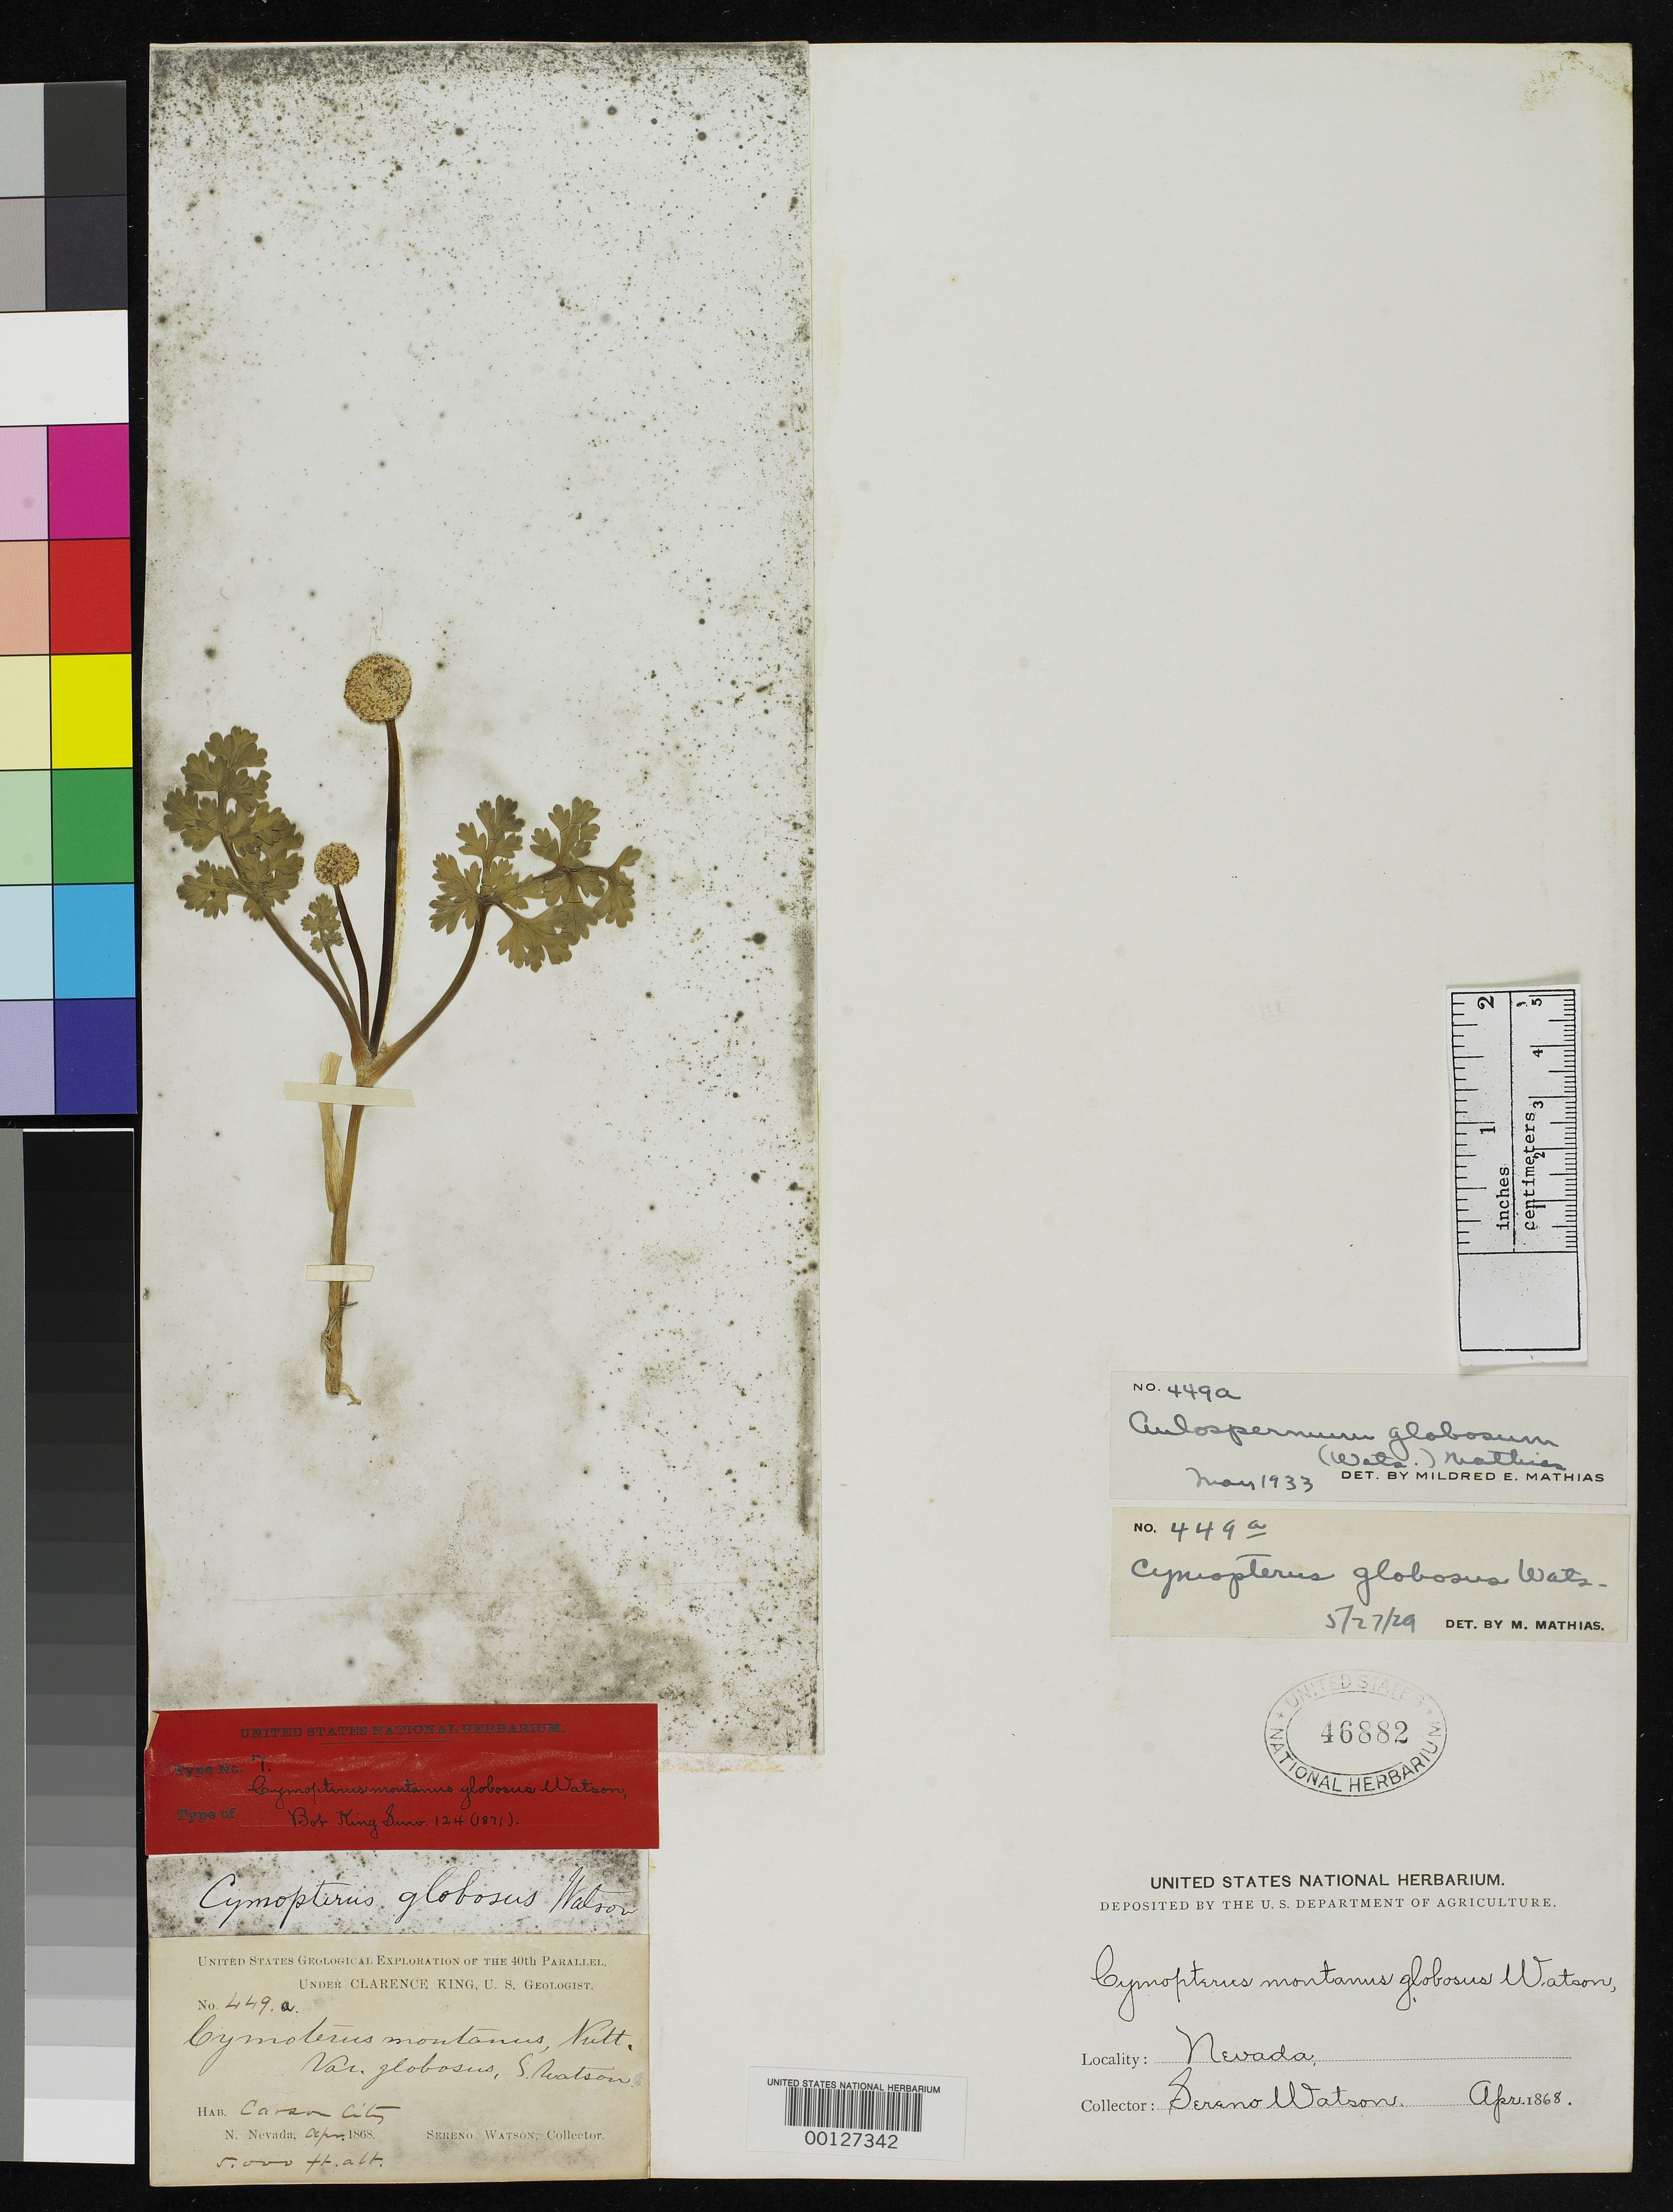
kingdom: Plantae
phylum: Tracheophyta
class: Magnoliopsida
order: Apiales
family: Apiaceae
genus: Cymopterus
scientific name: Cymopterus montanus var. globosus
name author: S. Watson in C. King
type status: Isotype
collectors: S. Watson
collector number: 449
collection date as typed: Apr 1868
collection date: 1868-04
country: United States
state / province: Nevada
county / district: Carson City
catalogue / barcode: US 46882